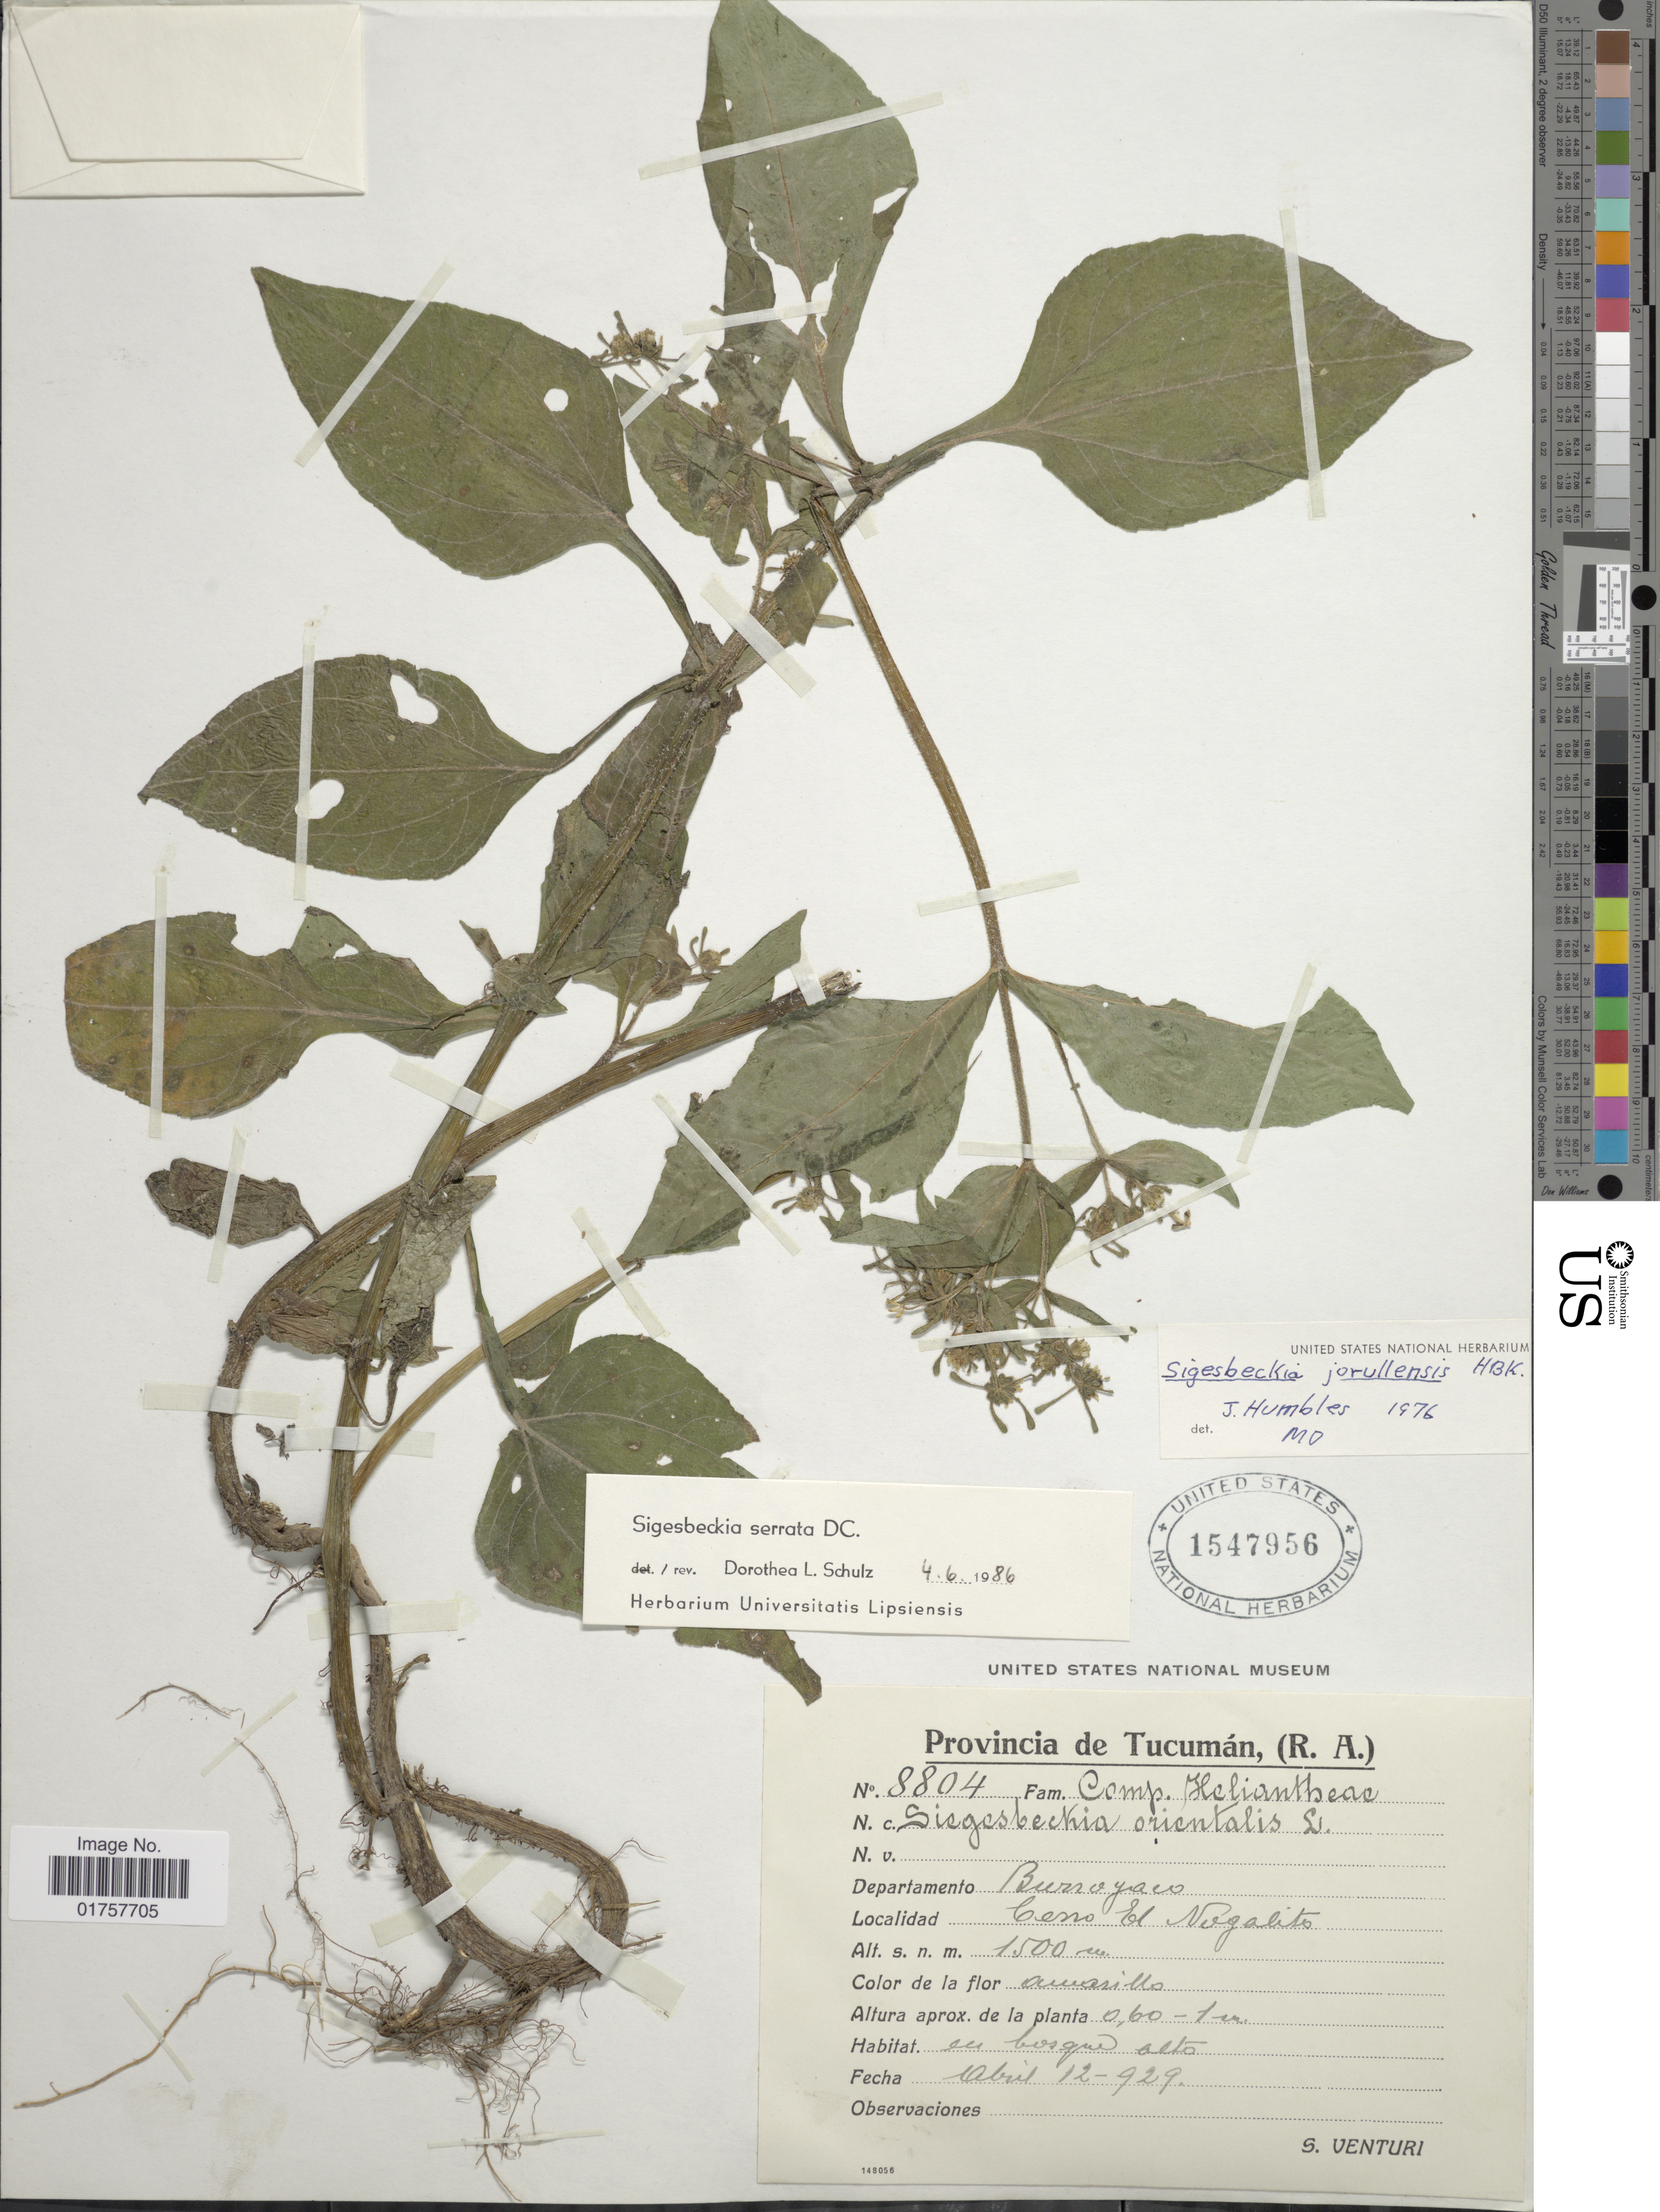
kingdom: Plantae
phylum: Tracheophyta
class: Magnoliopsida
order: Asterales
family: Asteraceae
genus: Sigesbeckia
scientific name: Sigesbeckia serrata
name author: DC.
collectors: S. Venturi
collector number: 8804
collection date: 1929-04-12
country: Argentina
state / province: Tucumán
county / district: Burruyacú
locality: Cerro El Nogalito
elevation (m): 1500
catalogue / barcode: US 1547956